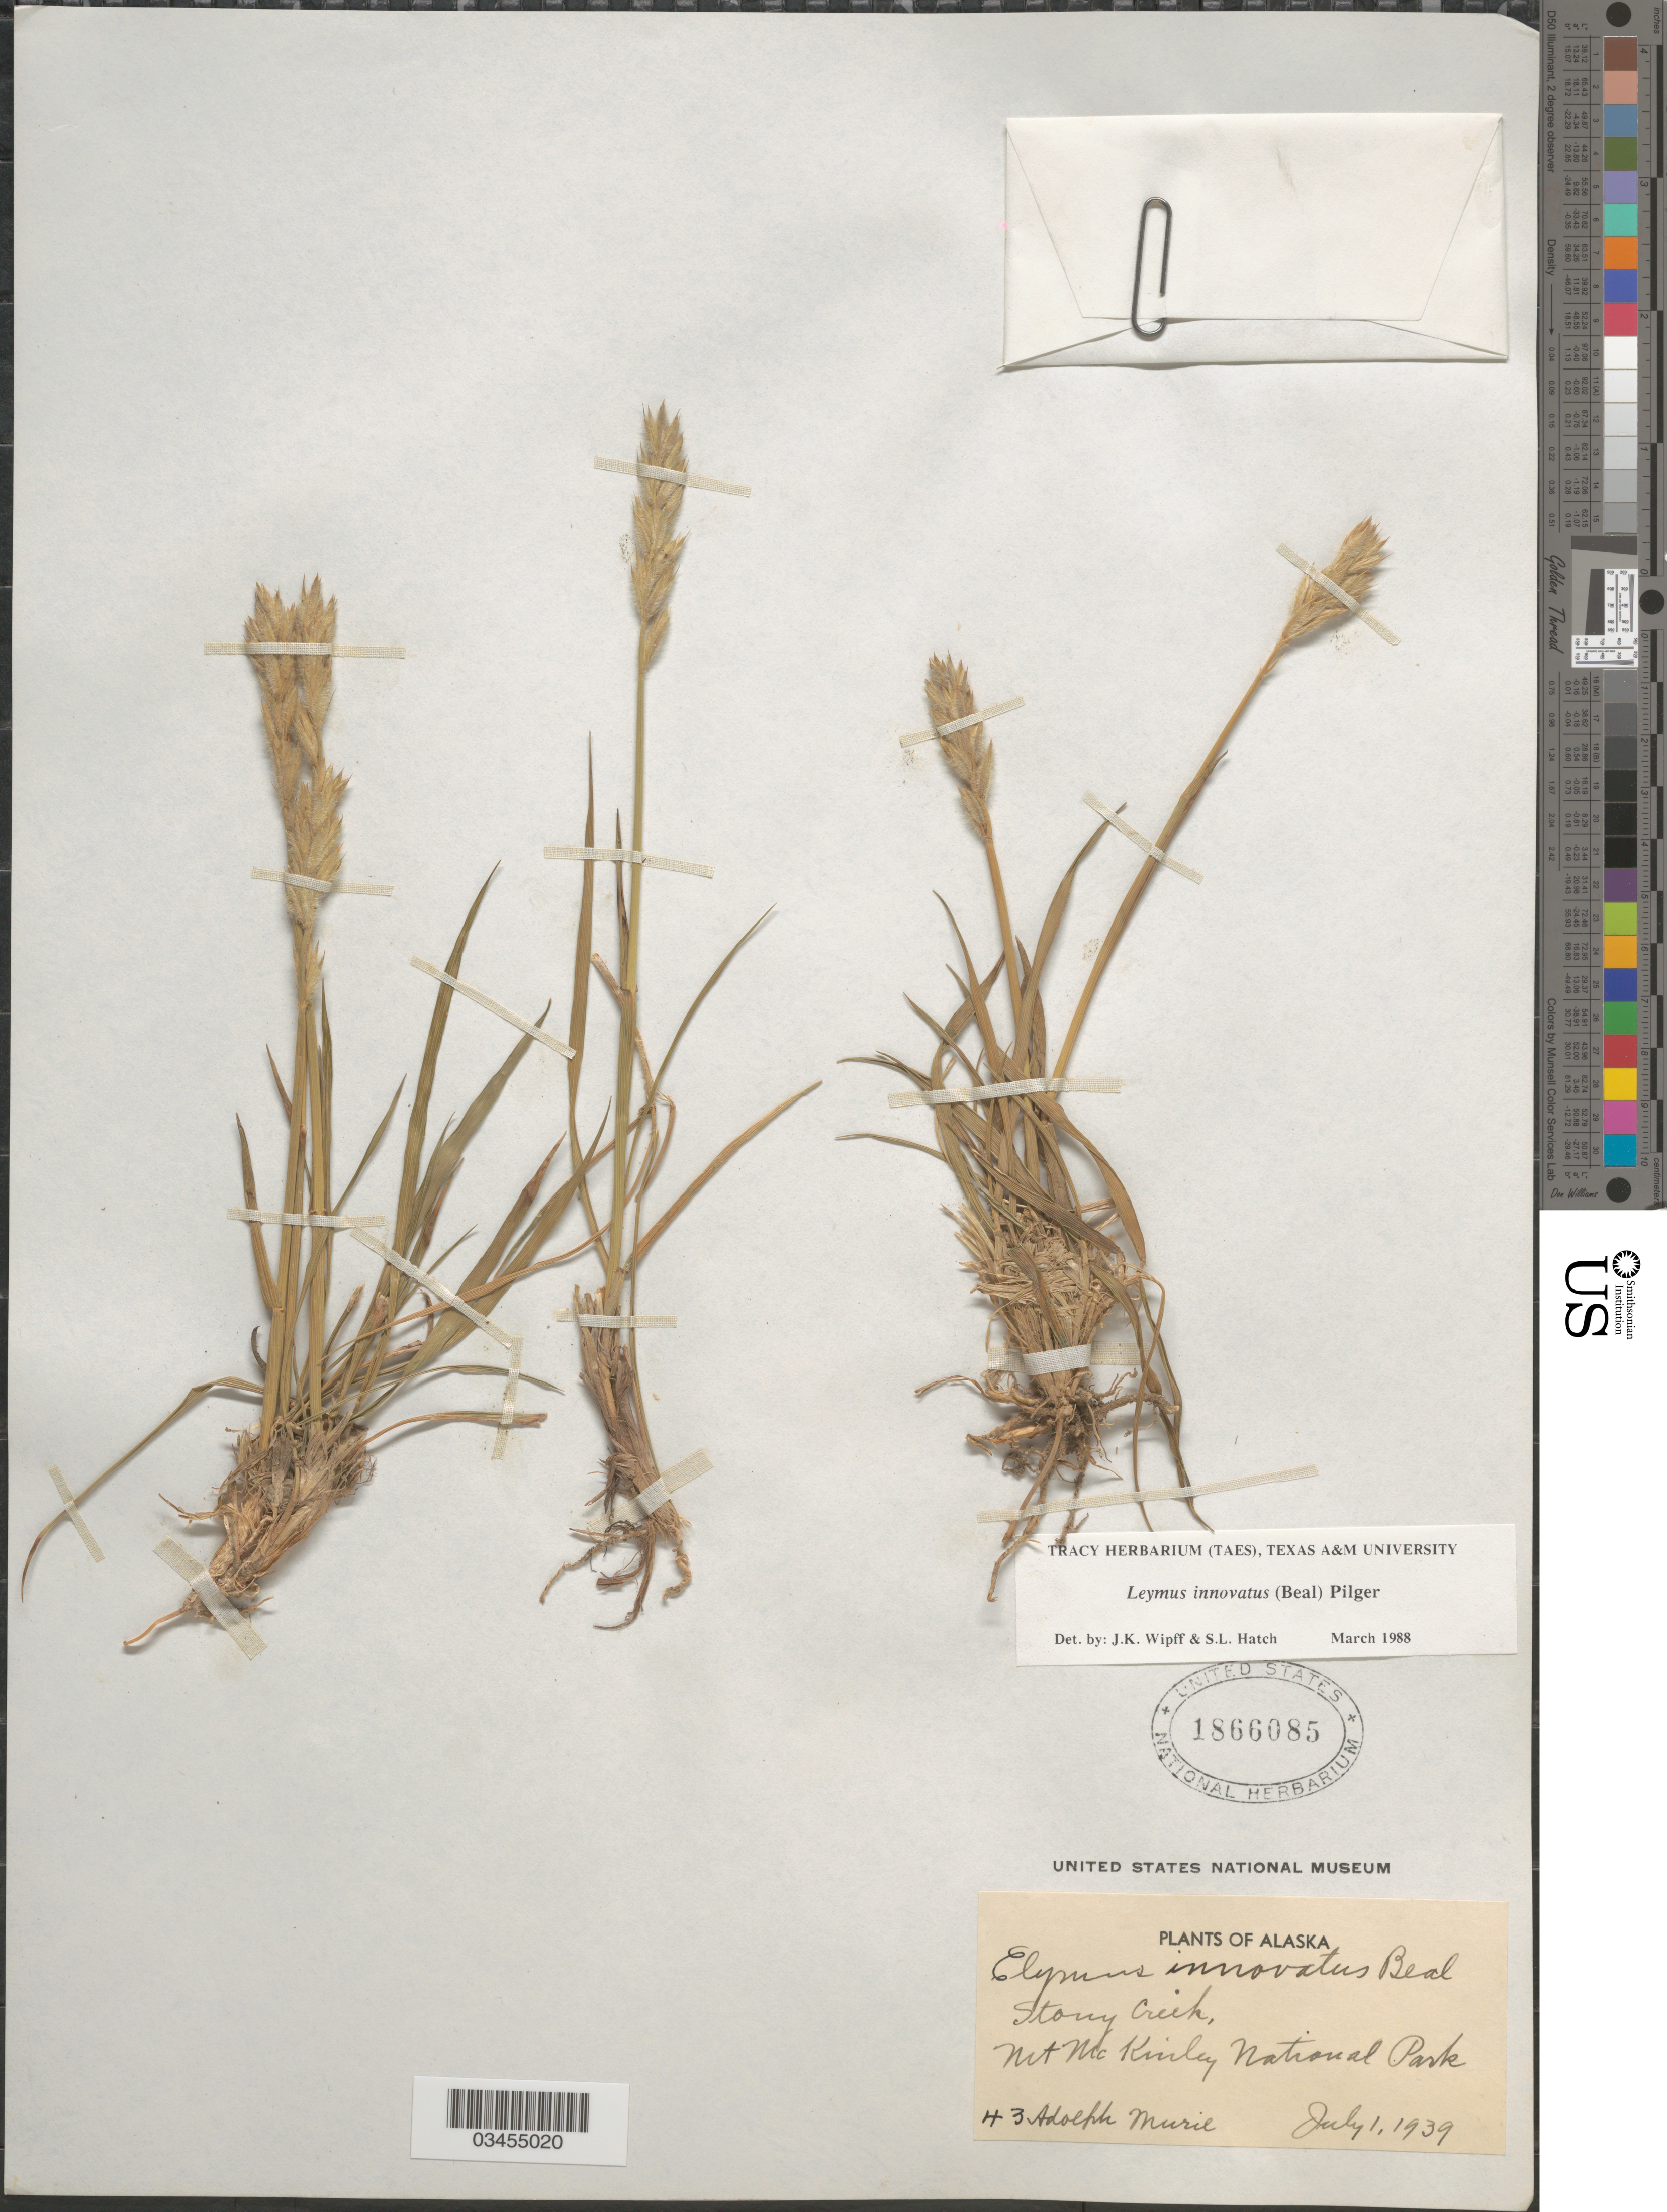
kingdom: Plantae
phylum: Tracheophyta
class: Liliopsida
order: Poales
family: Poaceae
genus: Leymus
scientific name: Leymus innovatus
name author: (W.J. Beal) Pilg.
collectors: A. Murie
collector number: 43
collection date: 1939-07-01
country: United States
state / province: Alaska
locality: Stony Creek, Mt Mc Kinley National Park.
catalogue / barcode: US 1866085